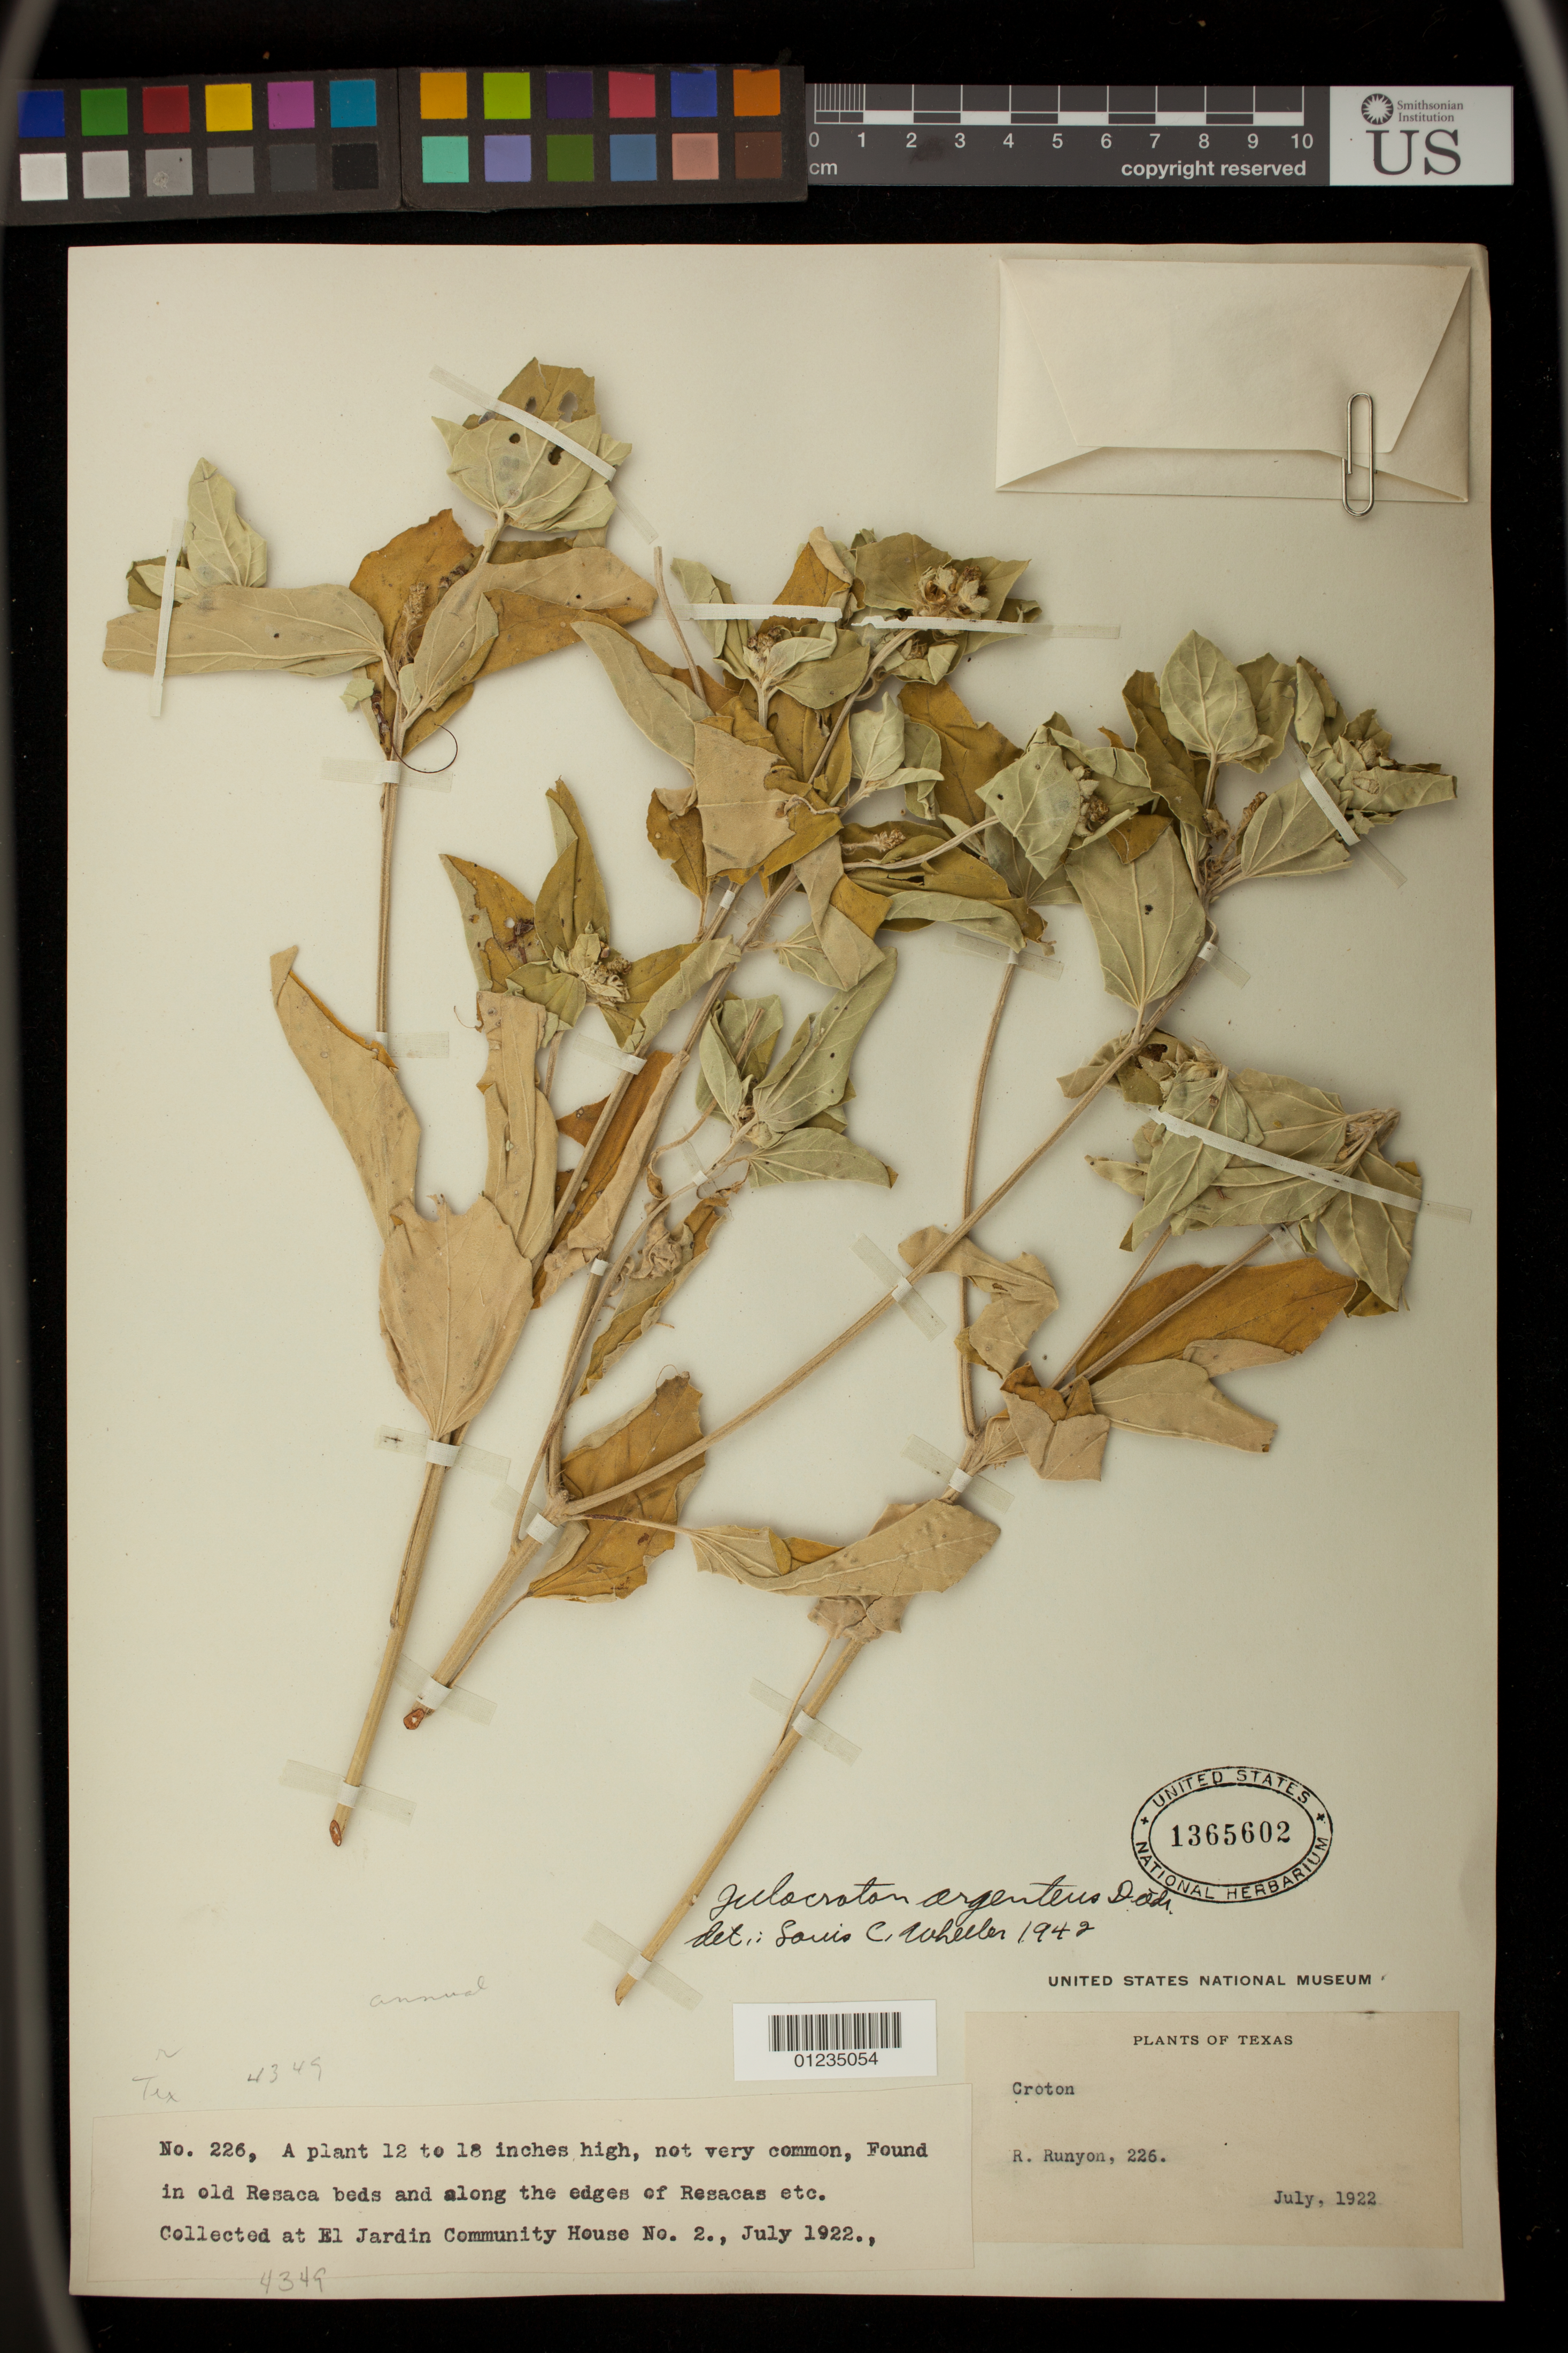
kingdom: Plantae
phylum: Tracheophyta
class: Magnoliopsida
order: Malpighiales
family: Euphorbiaceae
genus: Julocroton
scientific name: Julocroton argenteus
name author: (L.) Didr.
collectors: R. Runyon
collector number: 226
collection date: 1922-07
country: United States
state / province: Texas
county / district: Cameron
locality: El Jardin Community House No. 2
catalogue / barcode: US 1365602